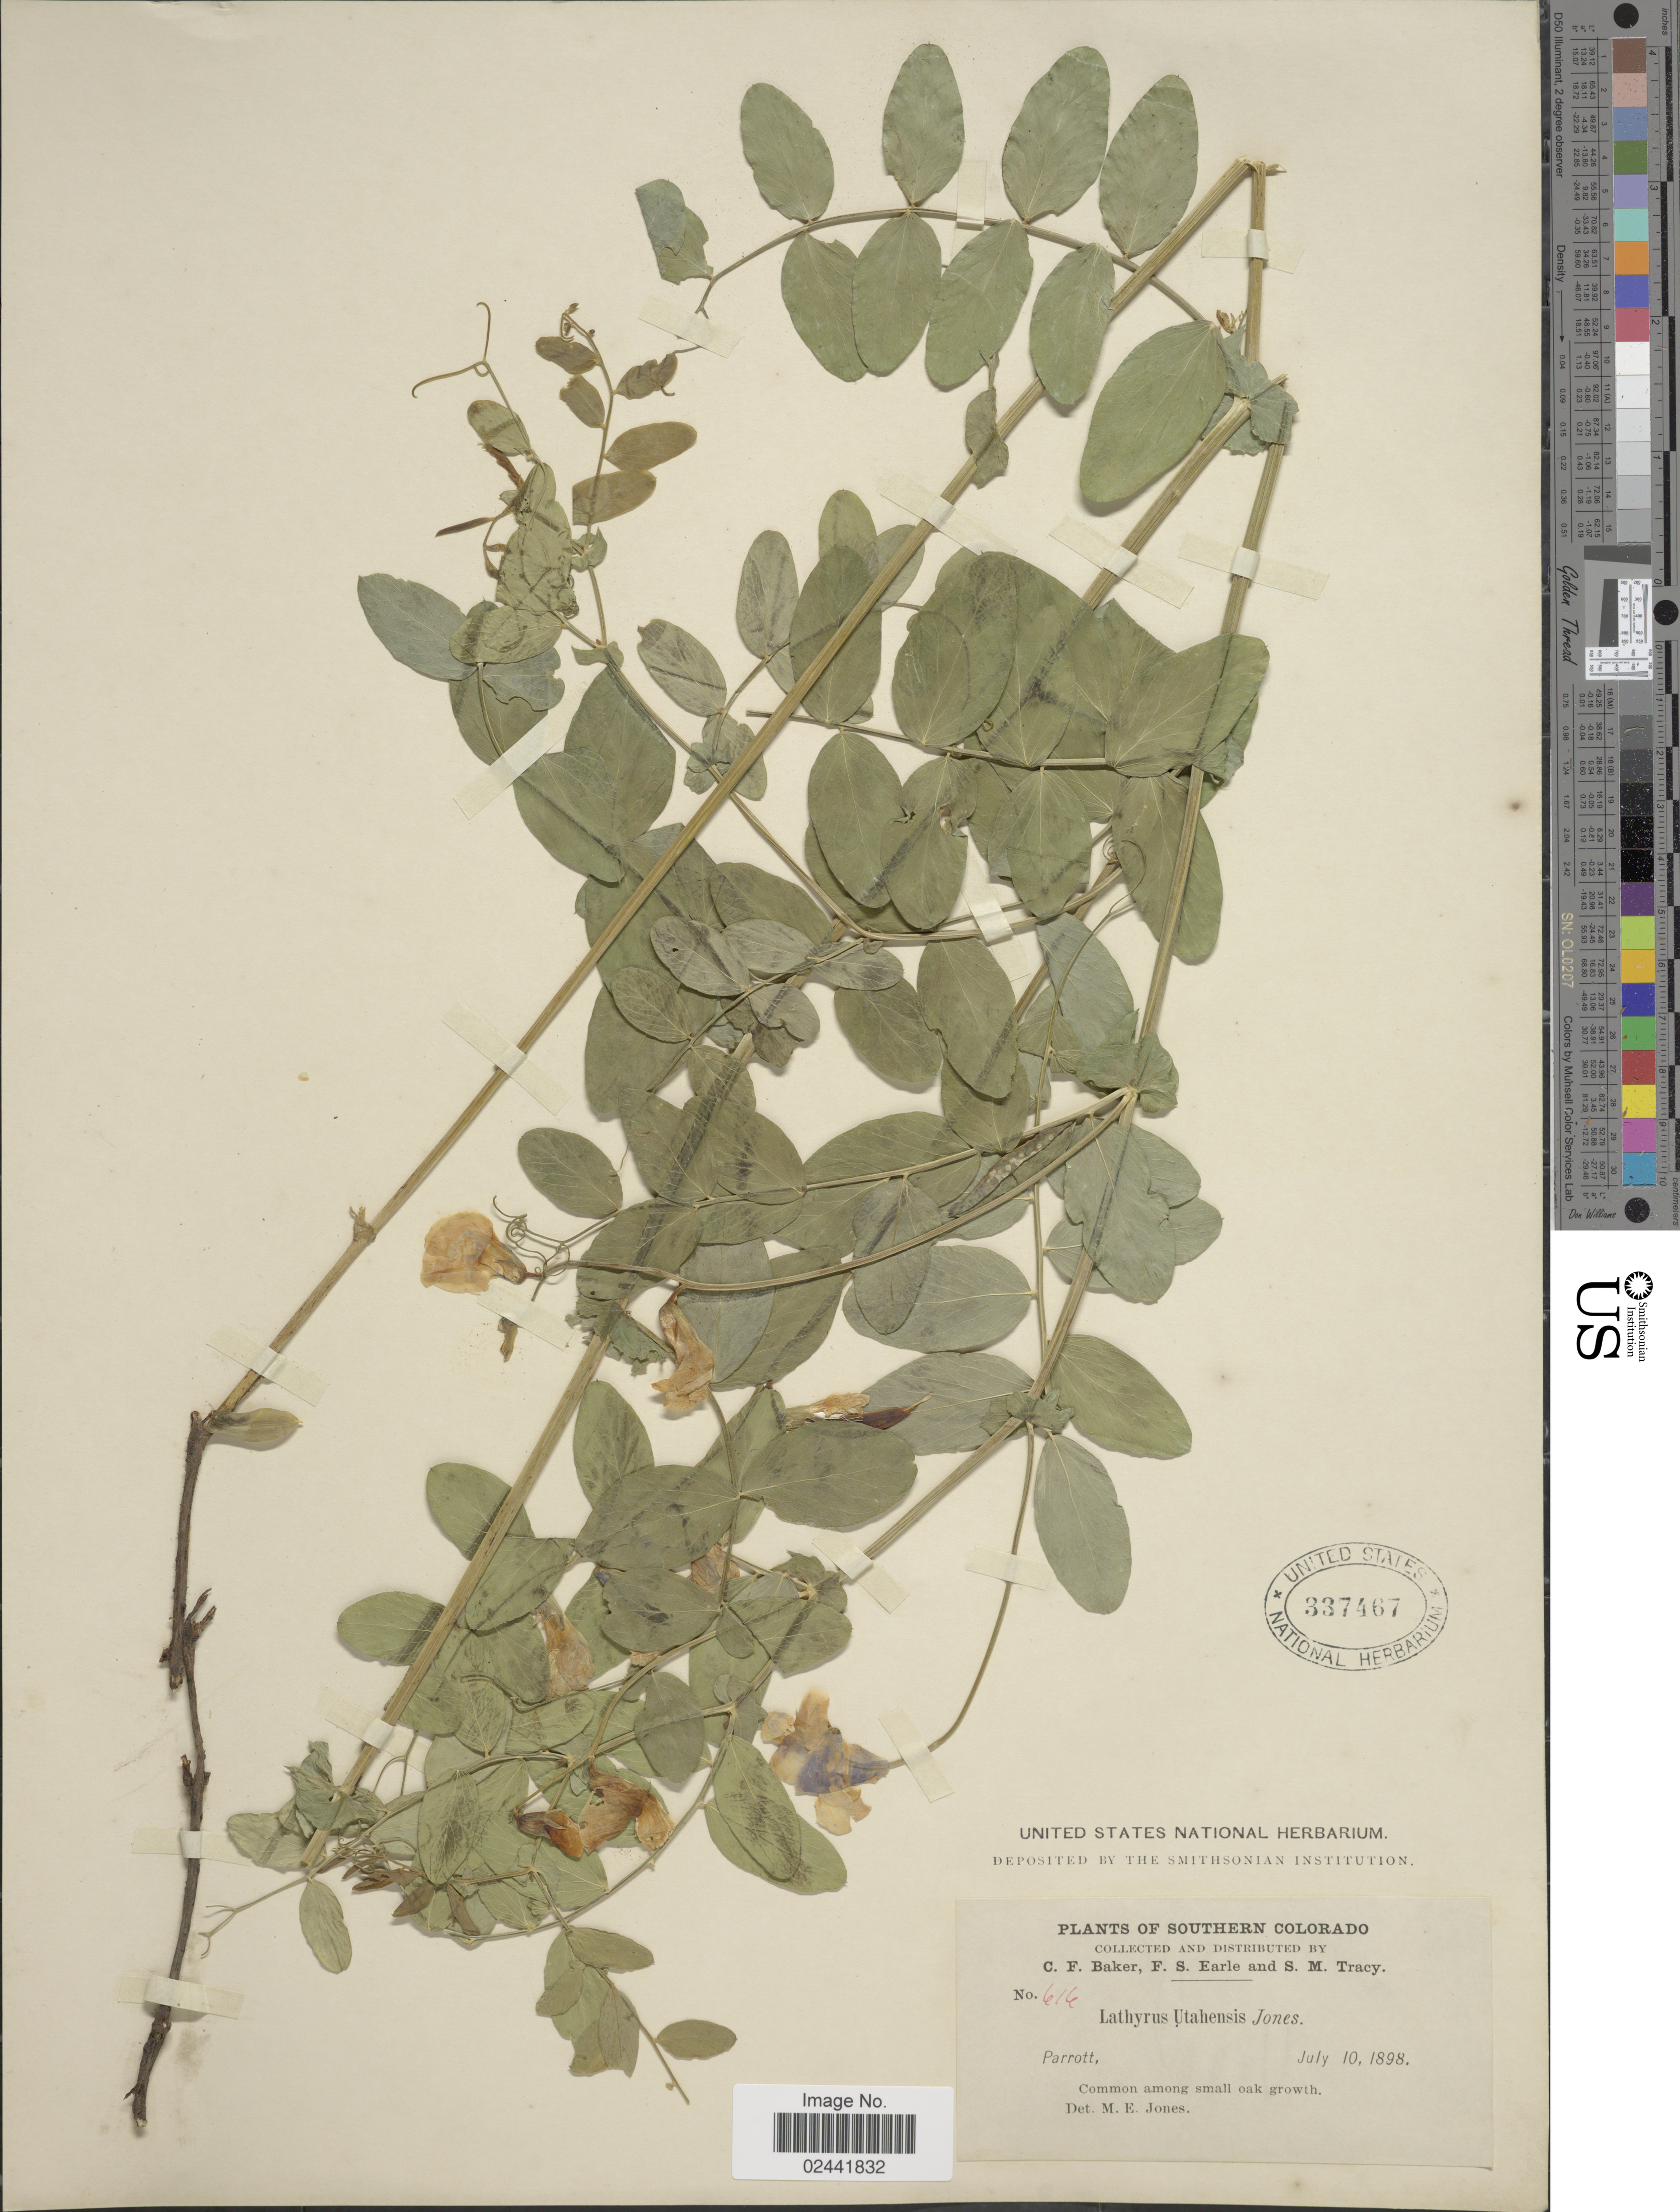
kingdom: Plantae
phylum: Tracheophyta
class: Magnoliopsida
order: Fabales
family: Fabaceae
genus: Lathyrus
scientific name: Lathyrus utahensis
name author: M.E. Jones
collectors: C. F. Baker, F. S. Earle & S. M. Tracy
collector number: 614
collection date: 1898-07-10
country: United States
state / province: Colorado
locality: Southern Colorado. Parrott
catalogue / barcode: US 337467